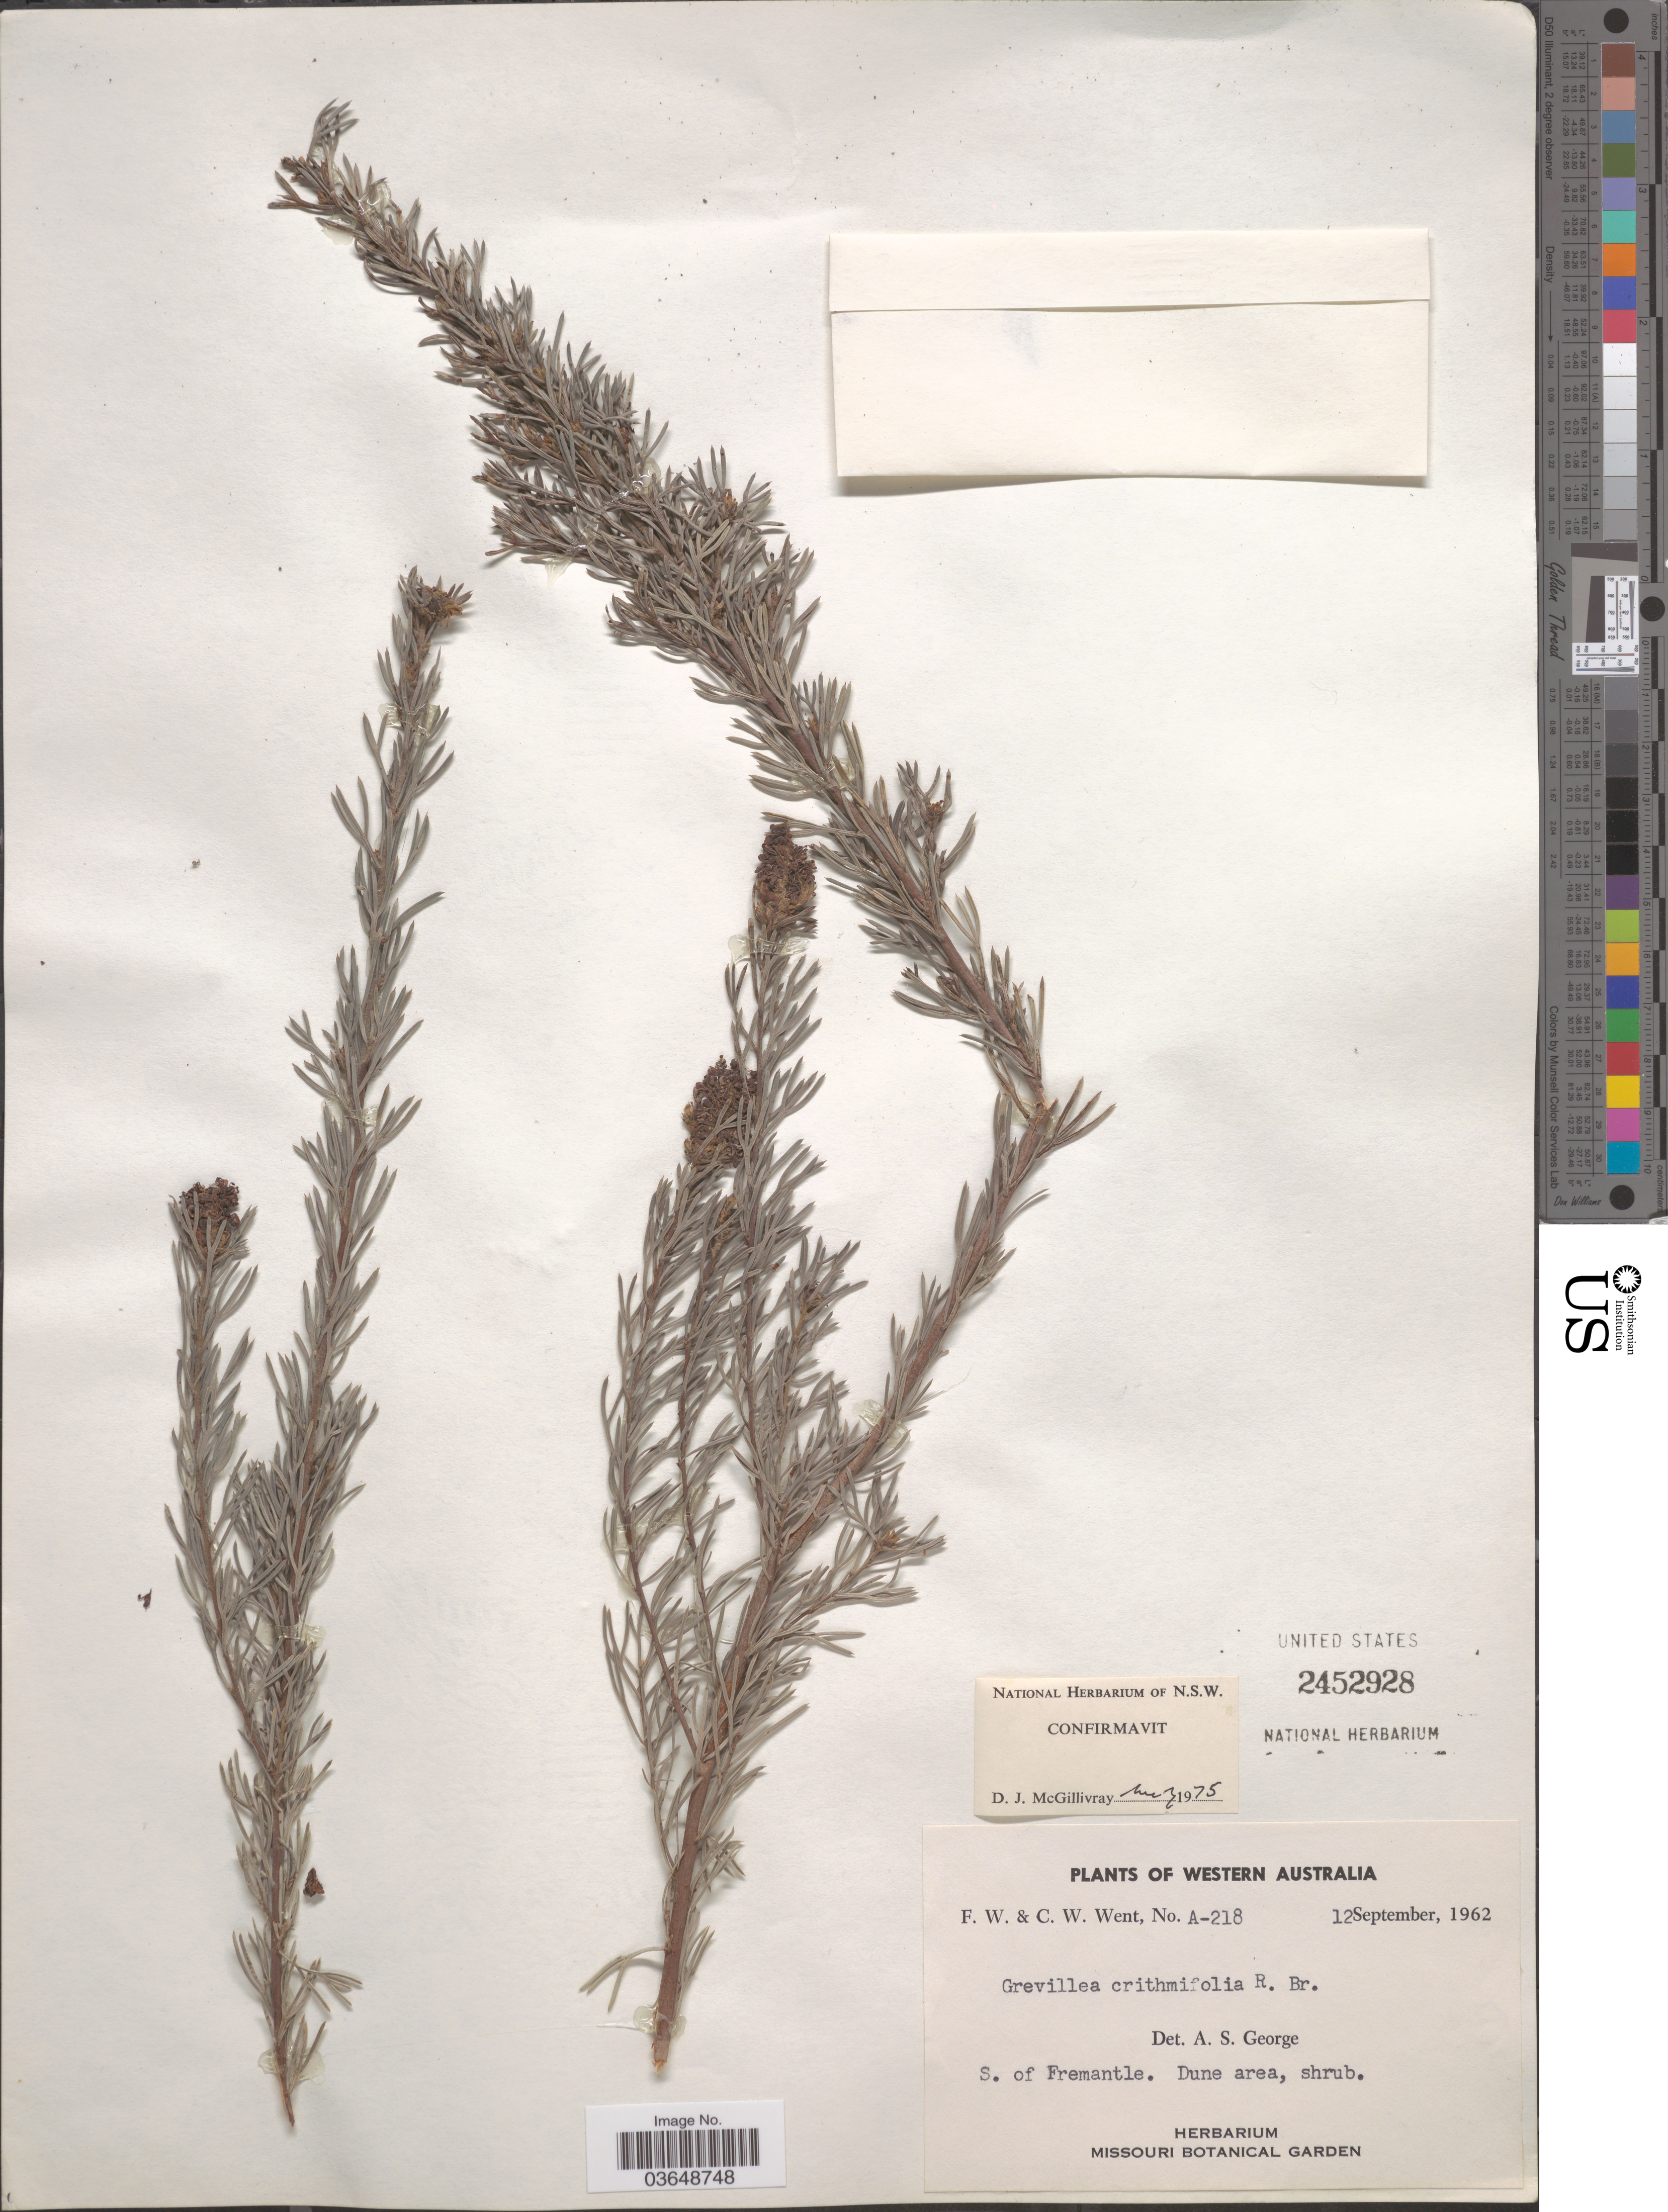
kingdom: Plantae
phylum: Tracheophyta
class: Magnoliopsida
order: Proteales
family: Proteaceae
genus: Grevillea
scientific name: Grevillea crithmifolia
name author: R. Br.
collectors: F. W. Went & C. W. Went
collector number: A-218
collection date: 1962-09-12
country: Australia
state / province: Western Australia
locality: S. of Fremantle.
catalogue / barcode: US 2452928